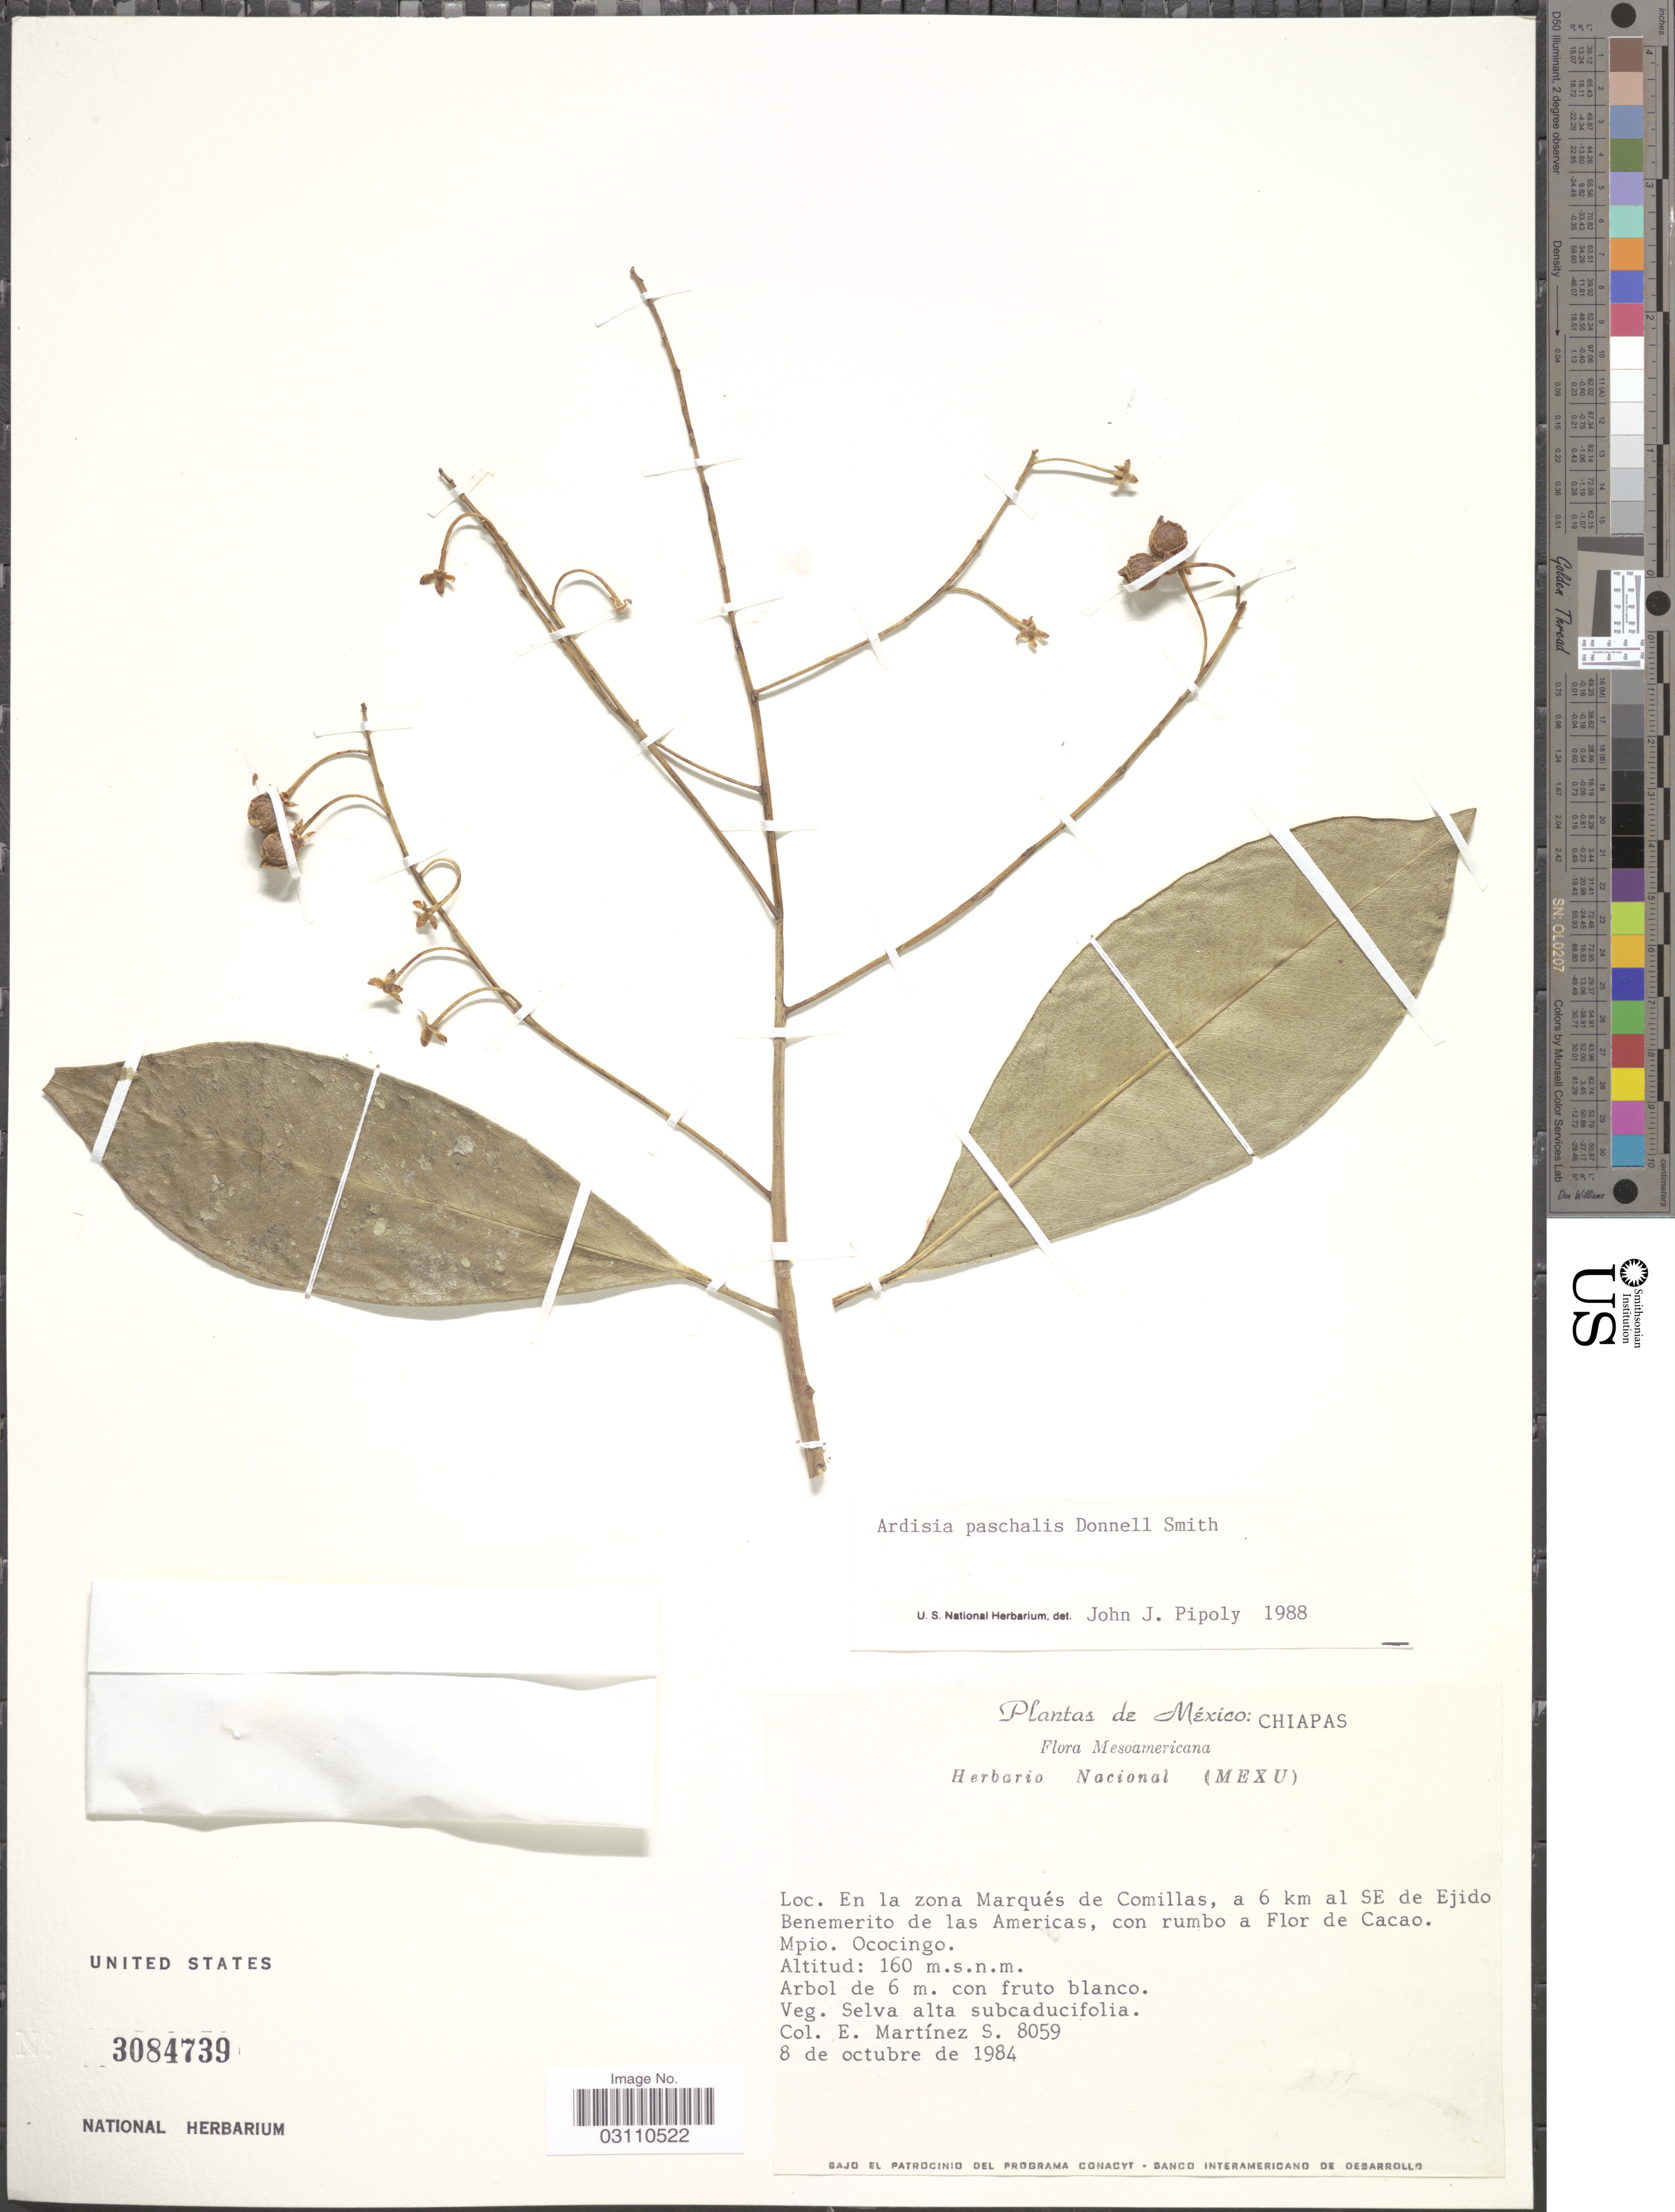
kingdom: Plantae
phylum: Tracheophyta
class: Magnoliopsida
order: Ericales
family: Primulaceae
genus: Ardisia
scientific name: Ardisia paschalis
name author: Donn. Sm.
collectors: E. M. Martínez S.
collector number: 8059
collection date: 1984-10-08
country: Mexico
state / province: Chiapas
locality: En la zona Marqués de Comillas, a 6 km al SE de Ejido Benemerito de las Americas, con rumbo a Flor de Cacao. Mpio. Ococingo.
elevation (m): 160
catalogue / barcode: US 3084739